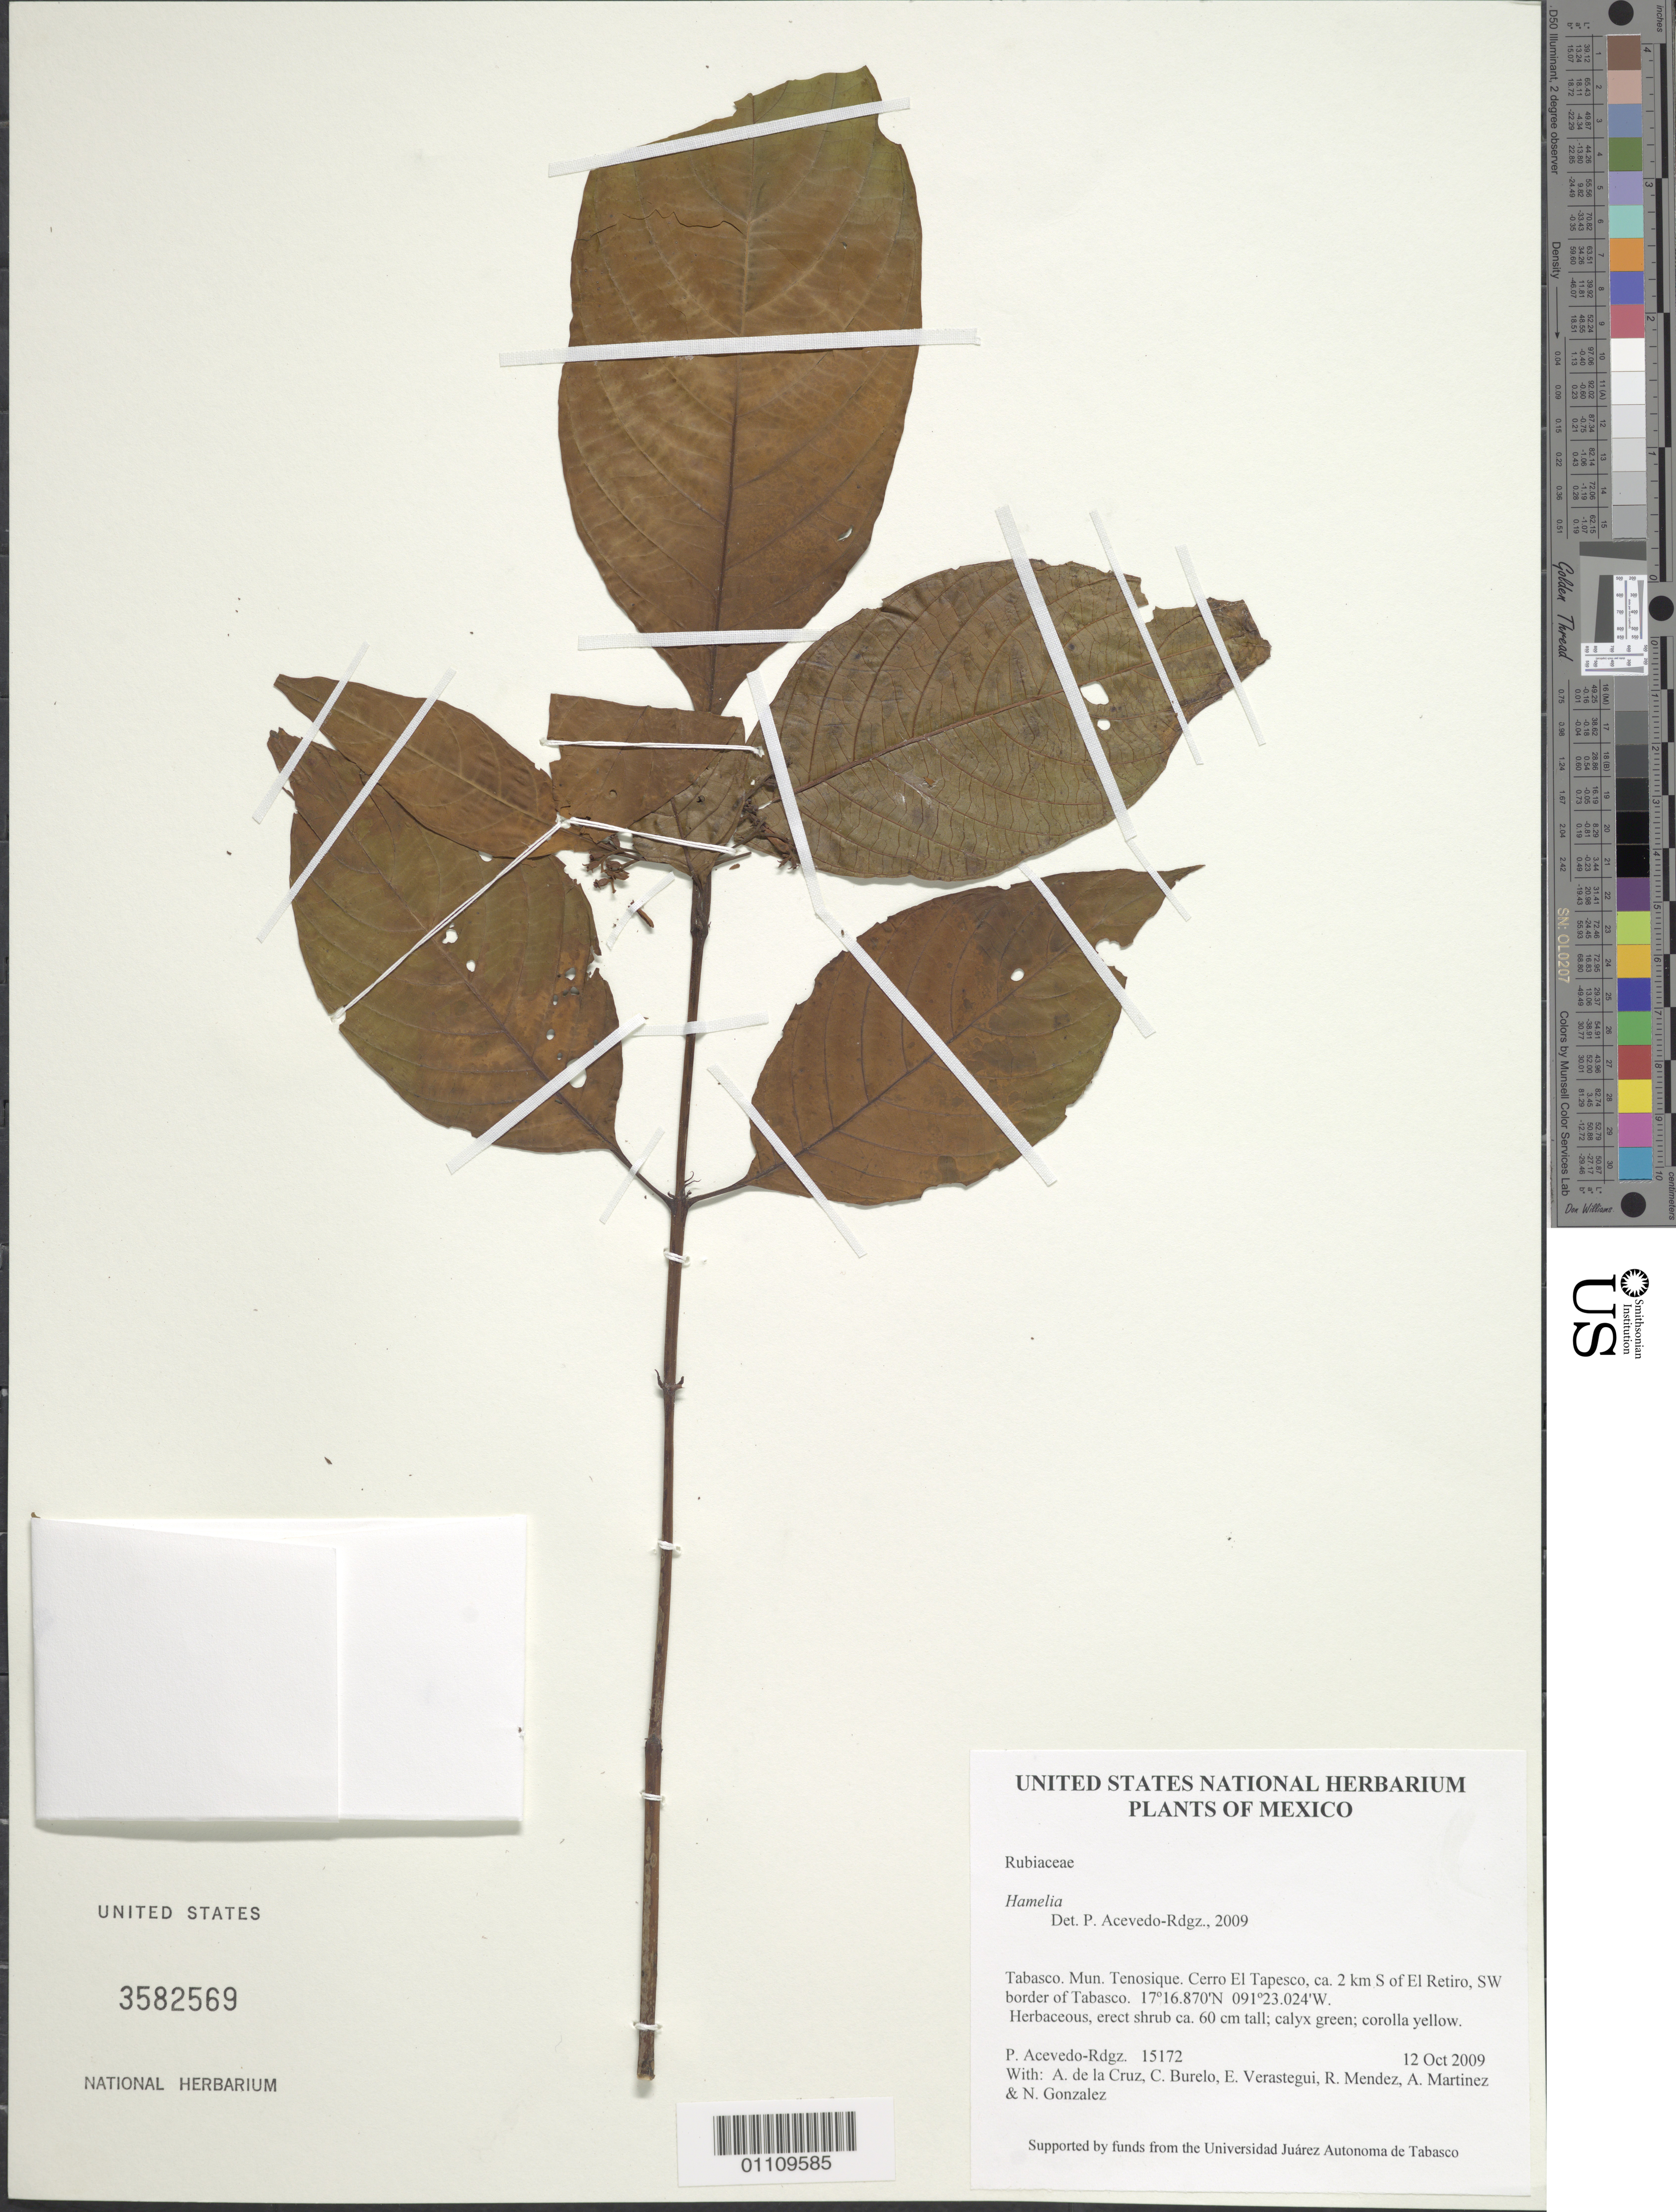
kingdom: Plantae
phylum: Tracheophyta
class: Magnoliopsida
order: Gentianales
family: Rubiaceae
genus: Hamelia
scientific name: Hamelia sp.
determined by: Acevedo-Rodríguez, P., (BOT), Smithsonian Institution - National Museum of Natural History (UNITED STATES)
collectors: P. Acevedo-Rodr., A. de la Cruz, C. Burelo, E. Verastegui, R. Mendez & A. Martinez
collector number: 15172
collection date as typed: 12 Oct 2009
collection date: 2009-10-12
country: Mexico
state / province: Tabasco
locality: Mun. Tenosique. Cerro El Tapesco, ca. 2 km S of El Retiro, SW border of Tabasco.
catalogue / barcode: US 3582569